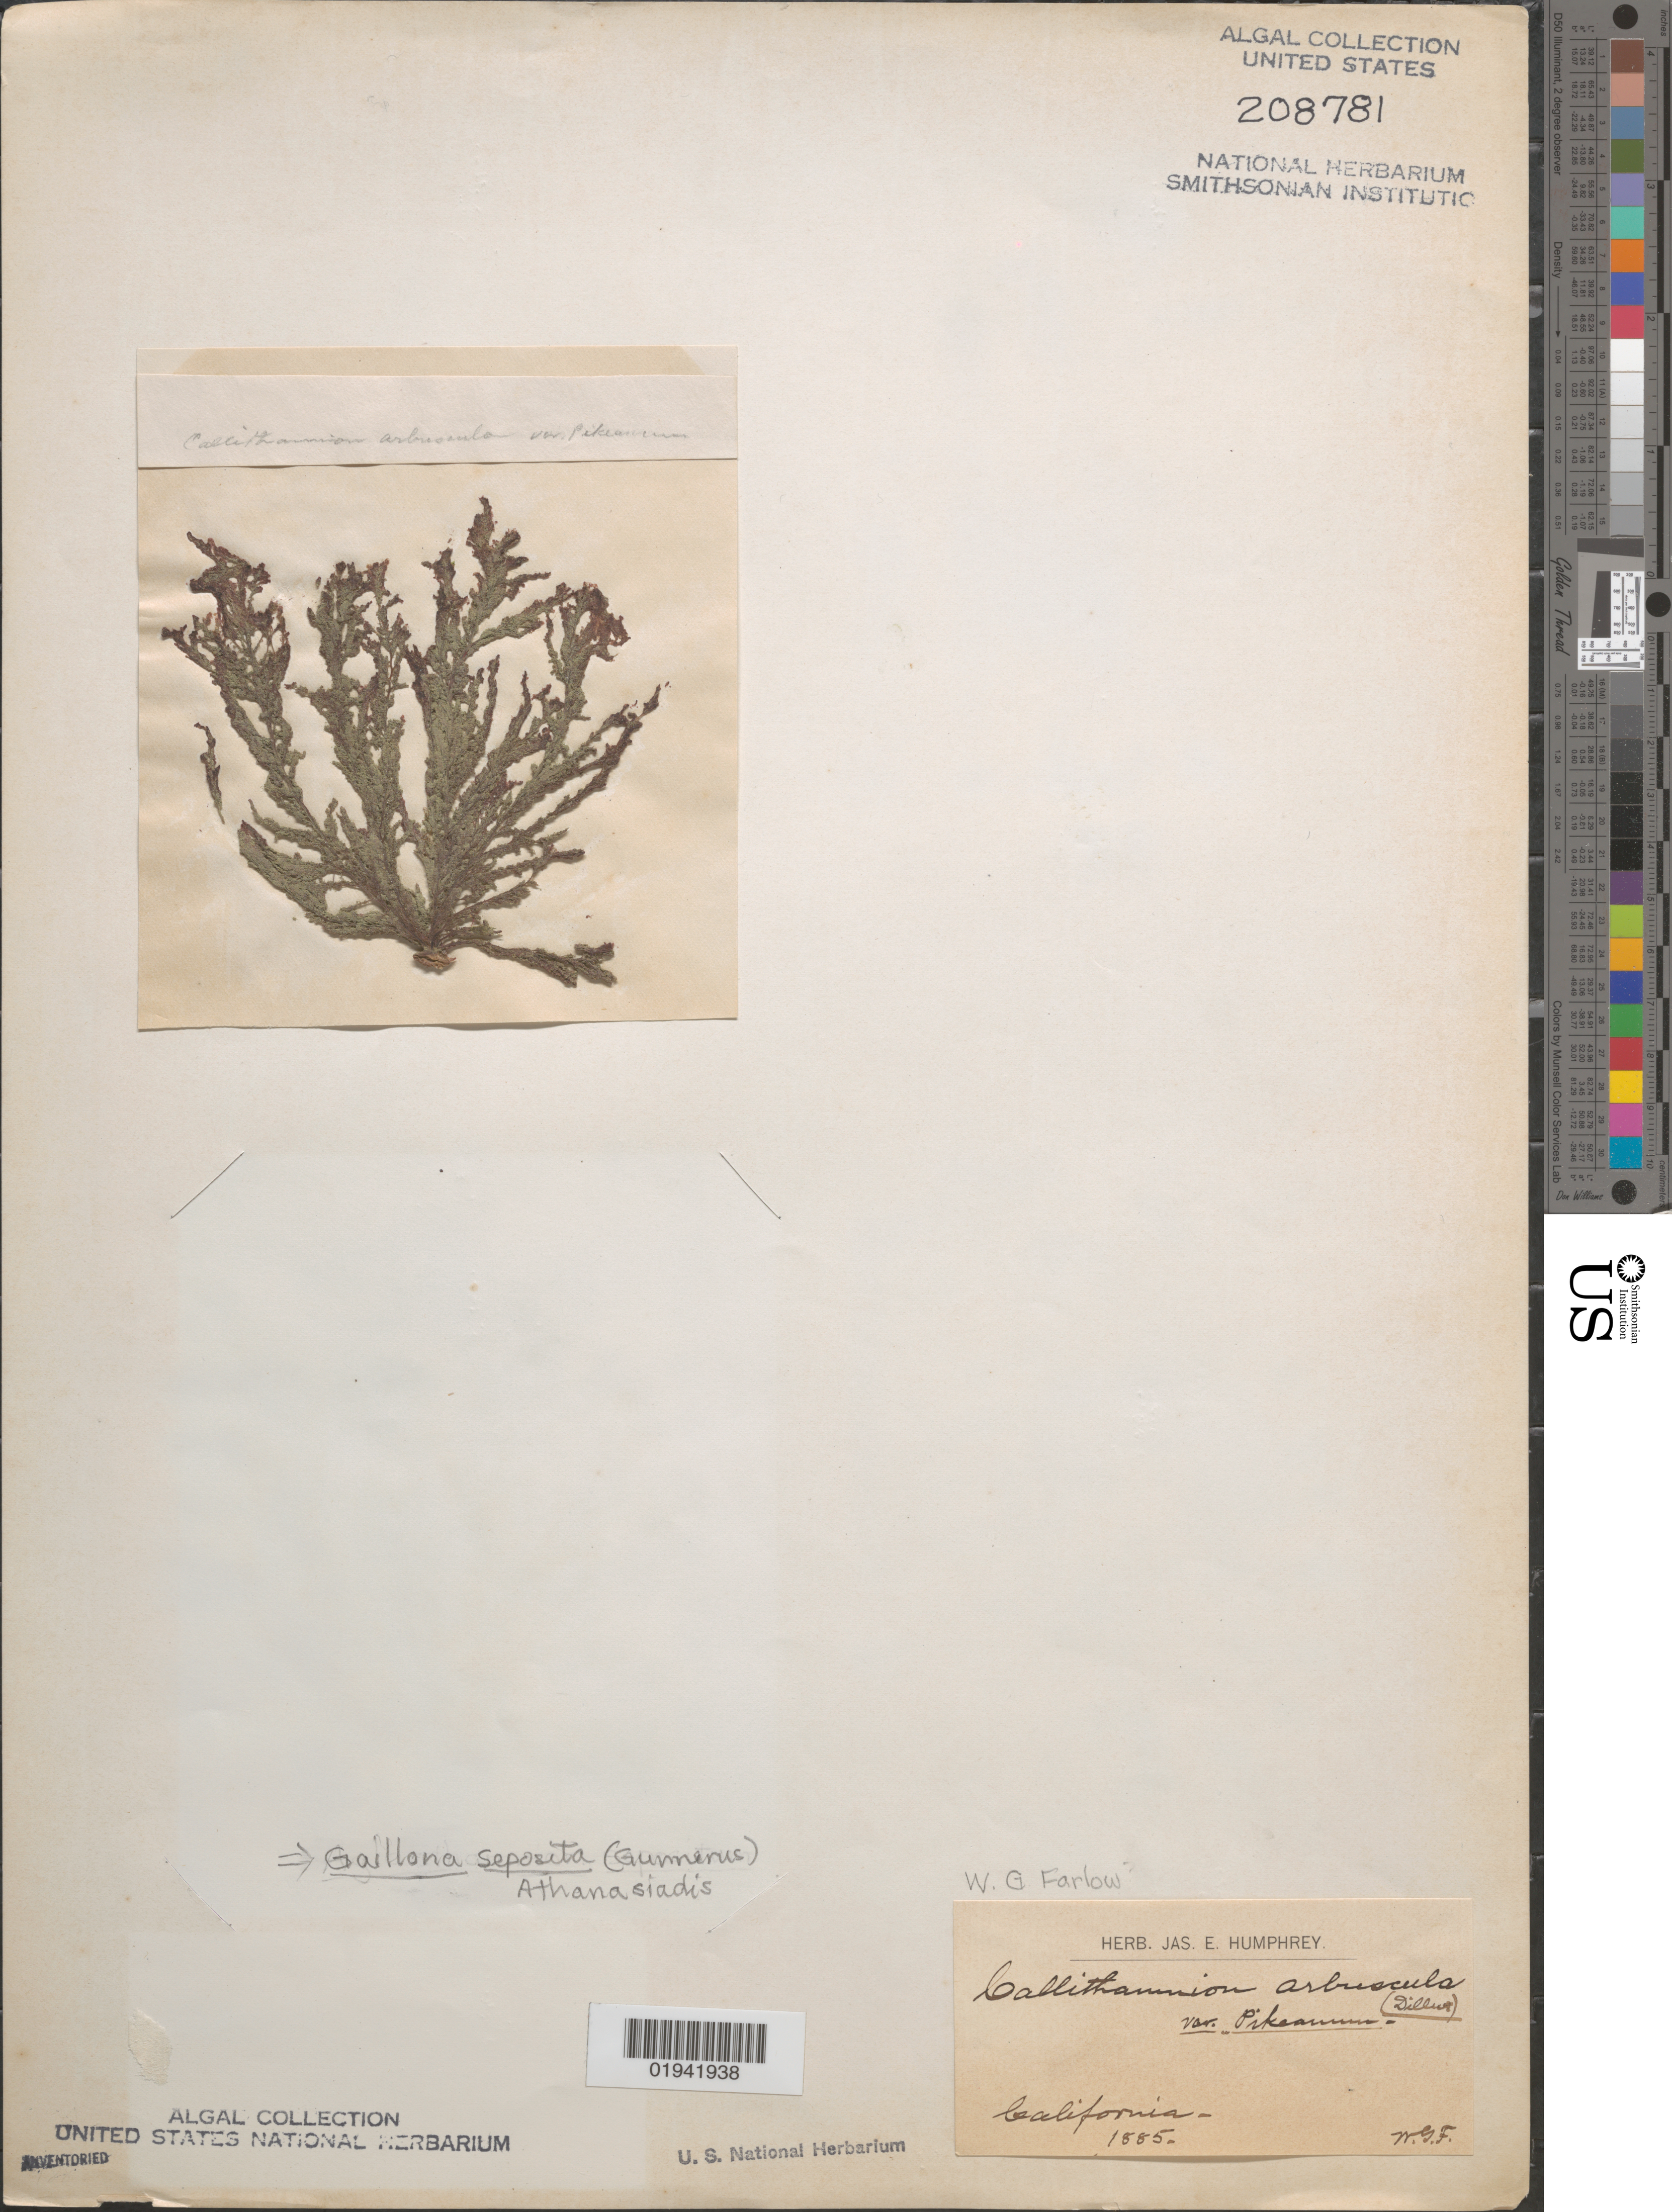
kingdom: Plantae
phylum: Rhodophyta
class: Florideophyceae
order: Ceramiales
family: Callithamniaceae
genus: Gaillona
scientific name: Gaillona seposita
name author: (Gunnerus) A. Athanasiadis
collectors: W. G. Farlow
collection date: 1885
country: United States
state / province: California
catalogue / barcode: US 208781